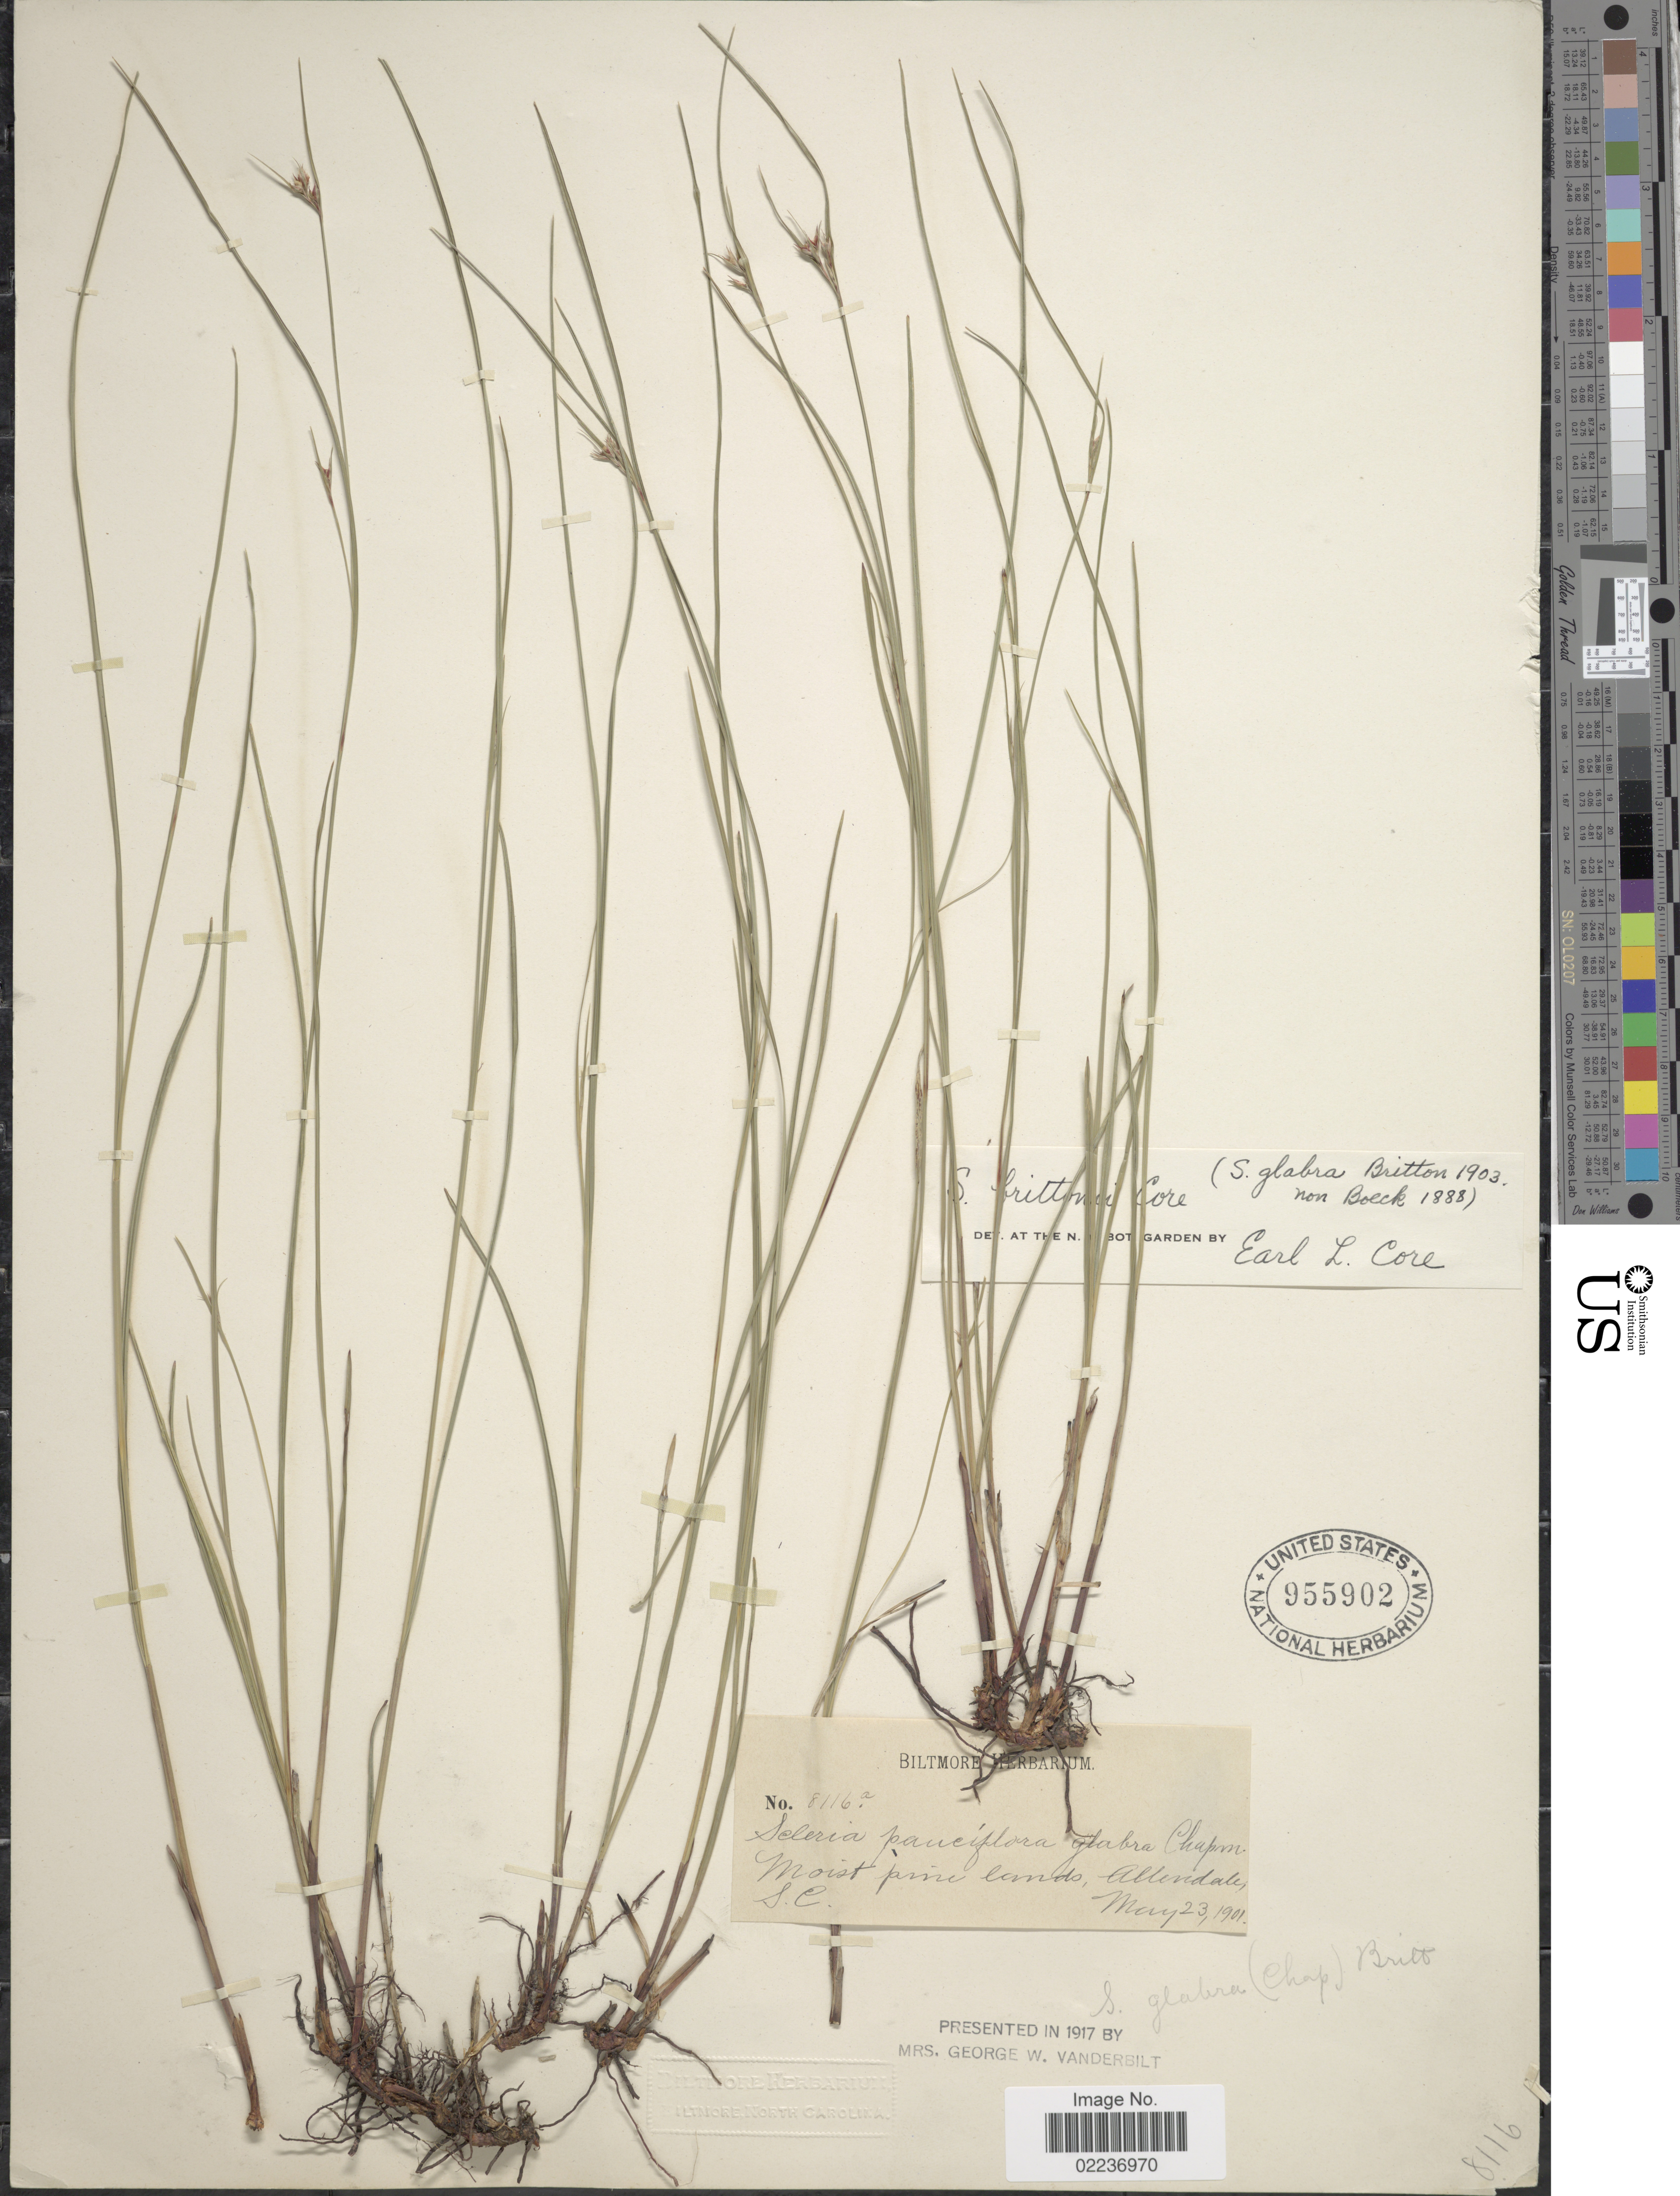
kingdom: Plantae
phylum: Tracheophyta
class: Liliopsida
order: Poales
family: Cyperaceae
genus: Scleria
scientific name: Scleria brittonii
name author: Core ex Small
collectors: ex herb. Biltmore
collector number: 8116a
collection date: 1901-05-23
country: United States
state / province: South Carolina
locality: Moist pine lands, Allendale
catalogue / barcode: US 955902